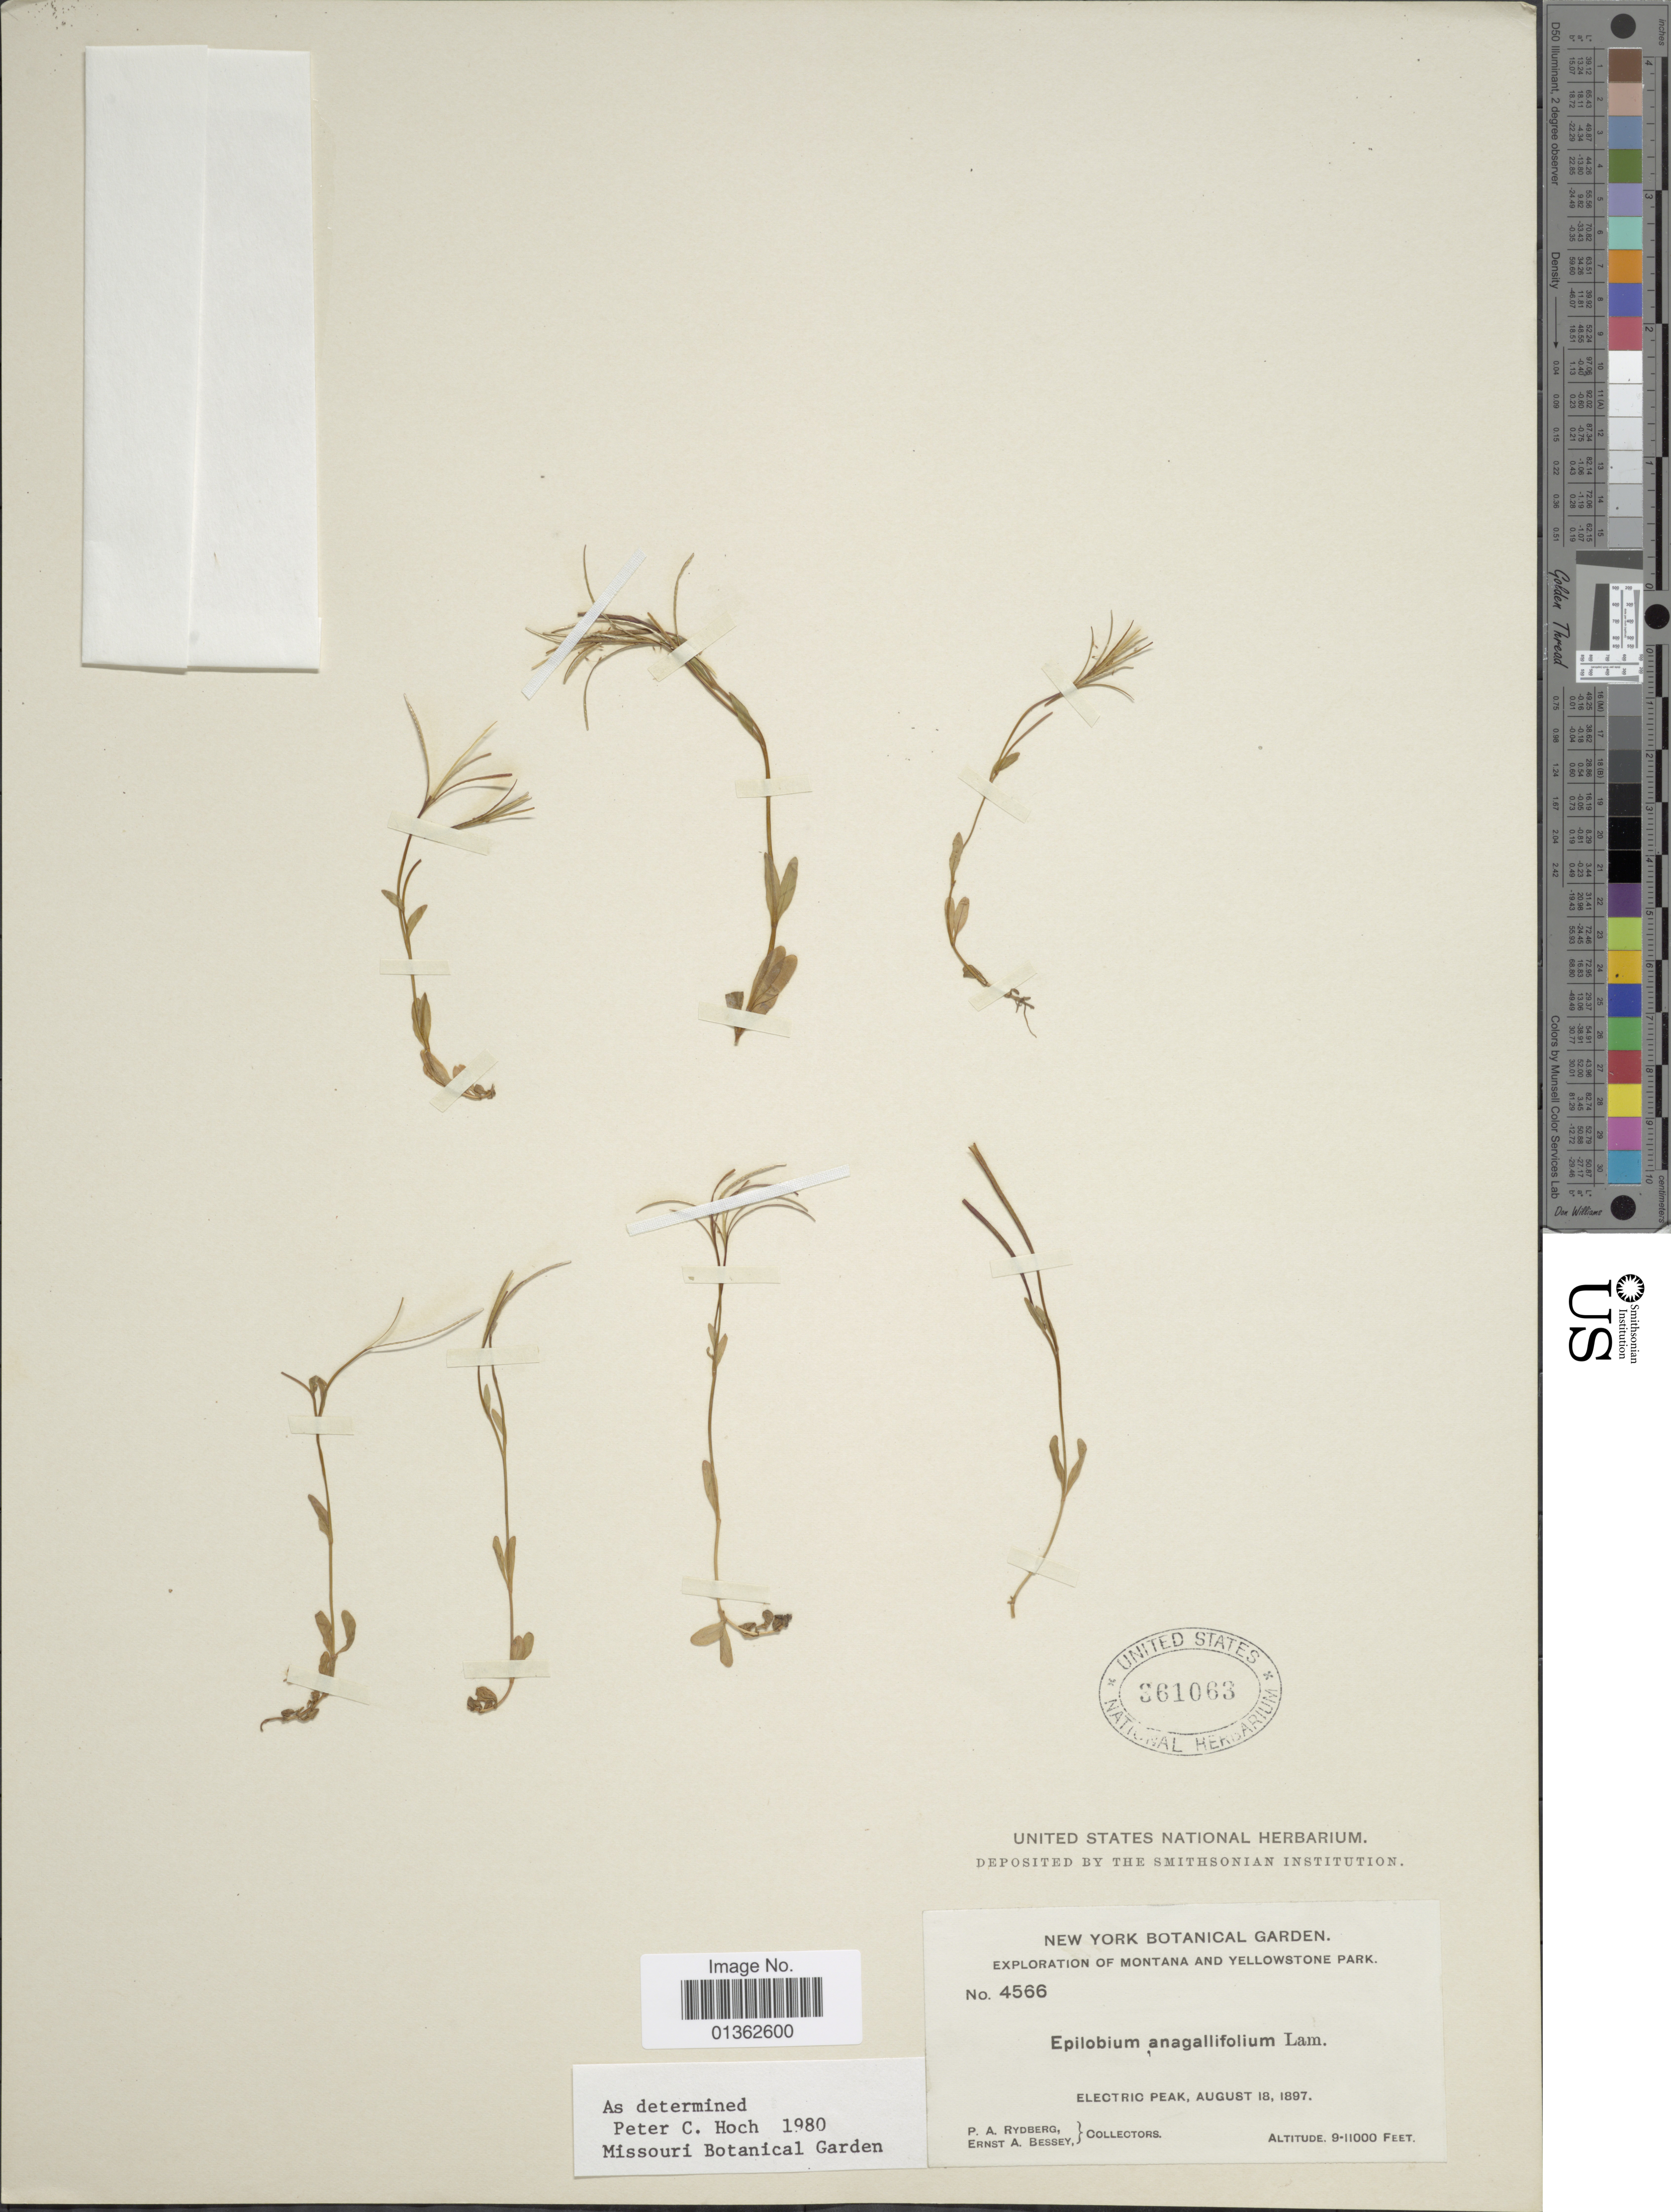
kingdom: Plantae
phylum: Tracheophyta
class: Magnoliopsida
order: Myrtales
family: Onagraceae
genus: Epilobium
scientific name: Epilobium anagallidifolium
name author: Lam.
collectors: P. A. Rydberg & E. A. Bessey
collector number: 4566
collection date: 1897-08-18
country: United States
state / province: Montana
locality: Yellowstone Park. Electric Peak.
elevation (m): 3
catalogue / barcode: US 361063